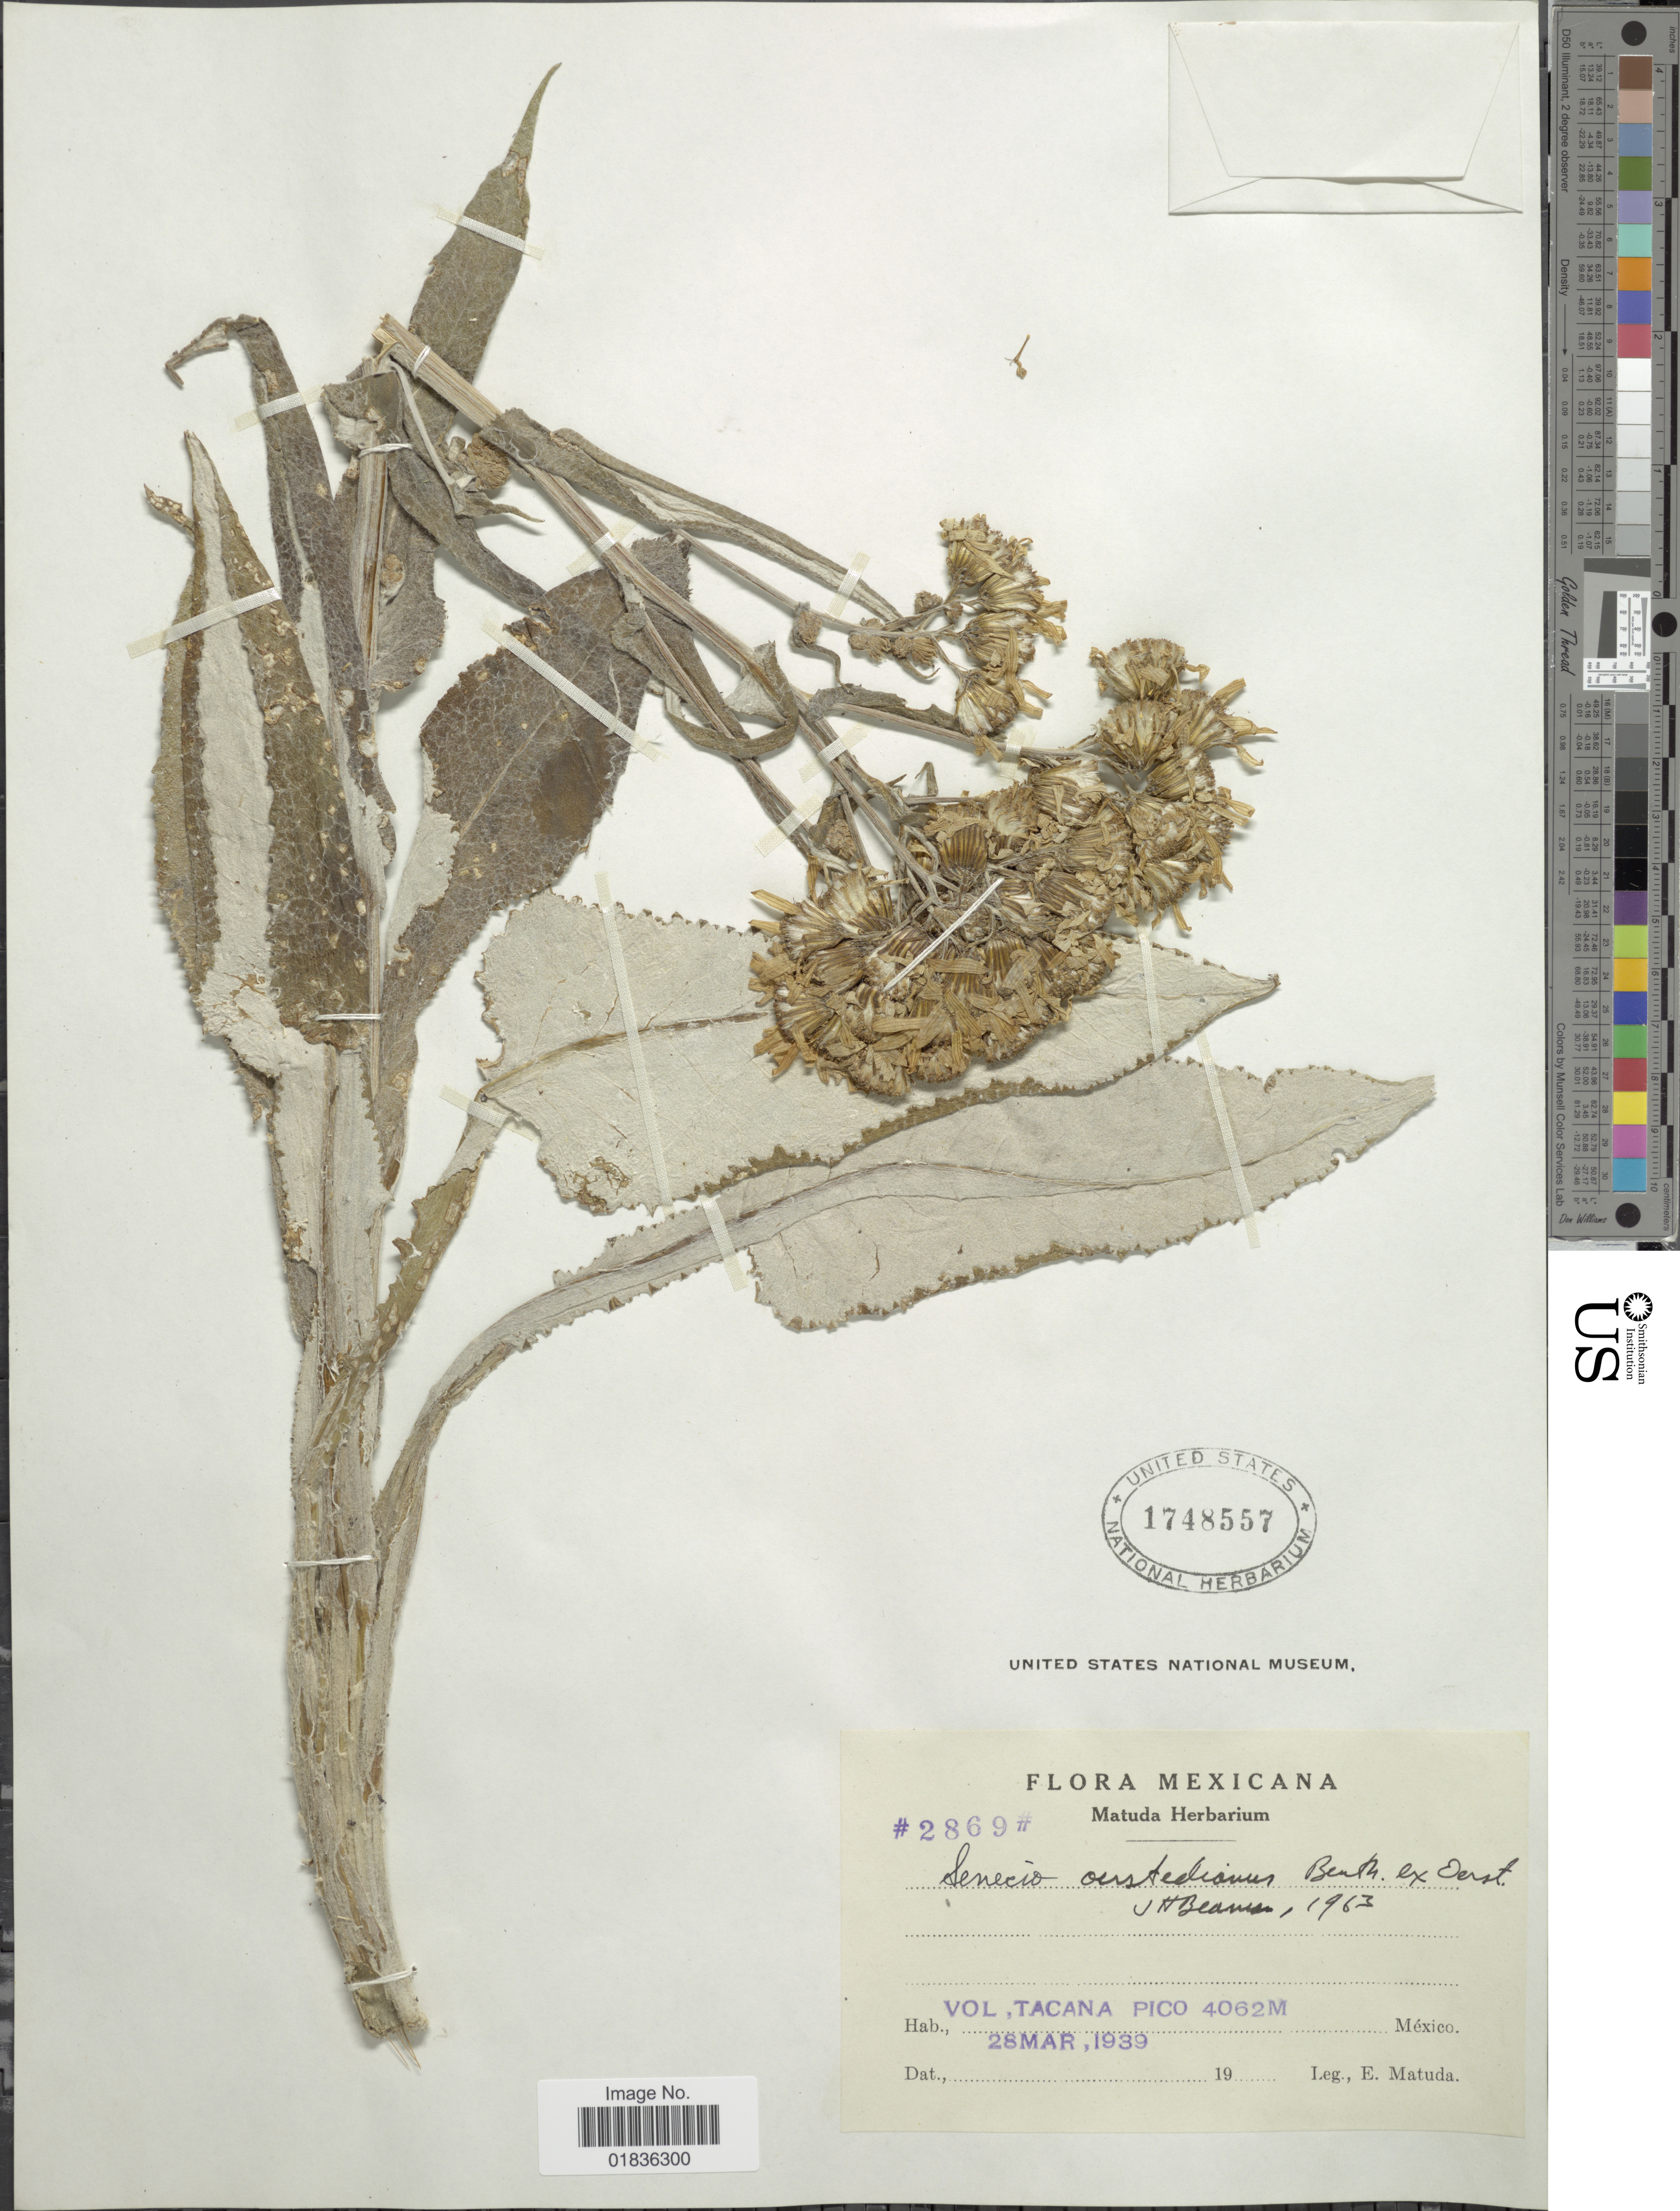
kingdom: Plantae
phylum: Tracheophyta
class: Magnoliopsida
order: Asterales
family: Asteraceae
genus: Senecio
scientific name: Senecio oerstedianus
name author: Benth.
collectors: E. Matuda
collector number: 2869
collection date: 1939-03-28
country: Mexico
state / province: México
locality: Vol. Tacana Pico.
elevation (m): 4062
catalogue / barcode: US 1748557